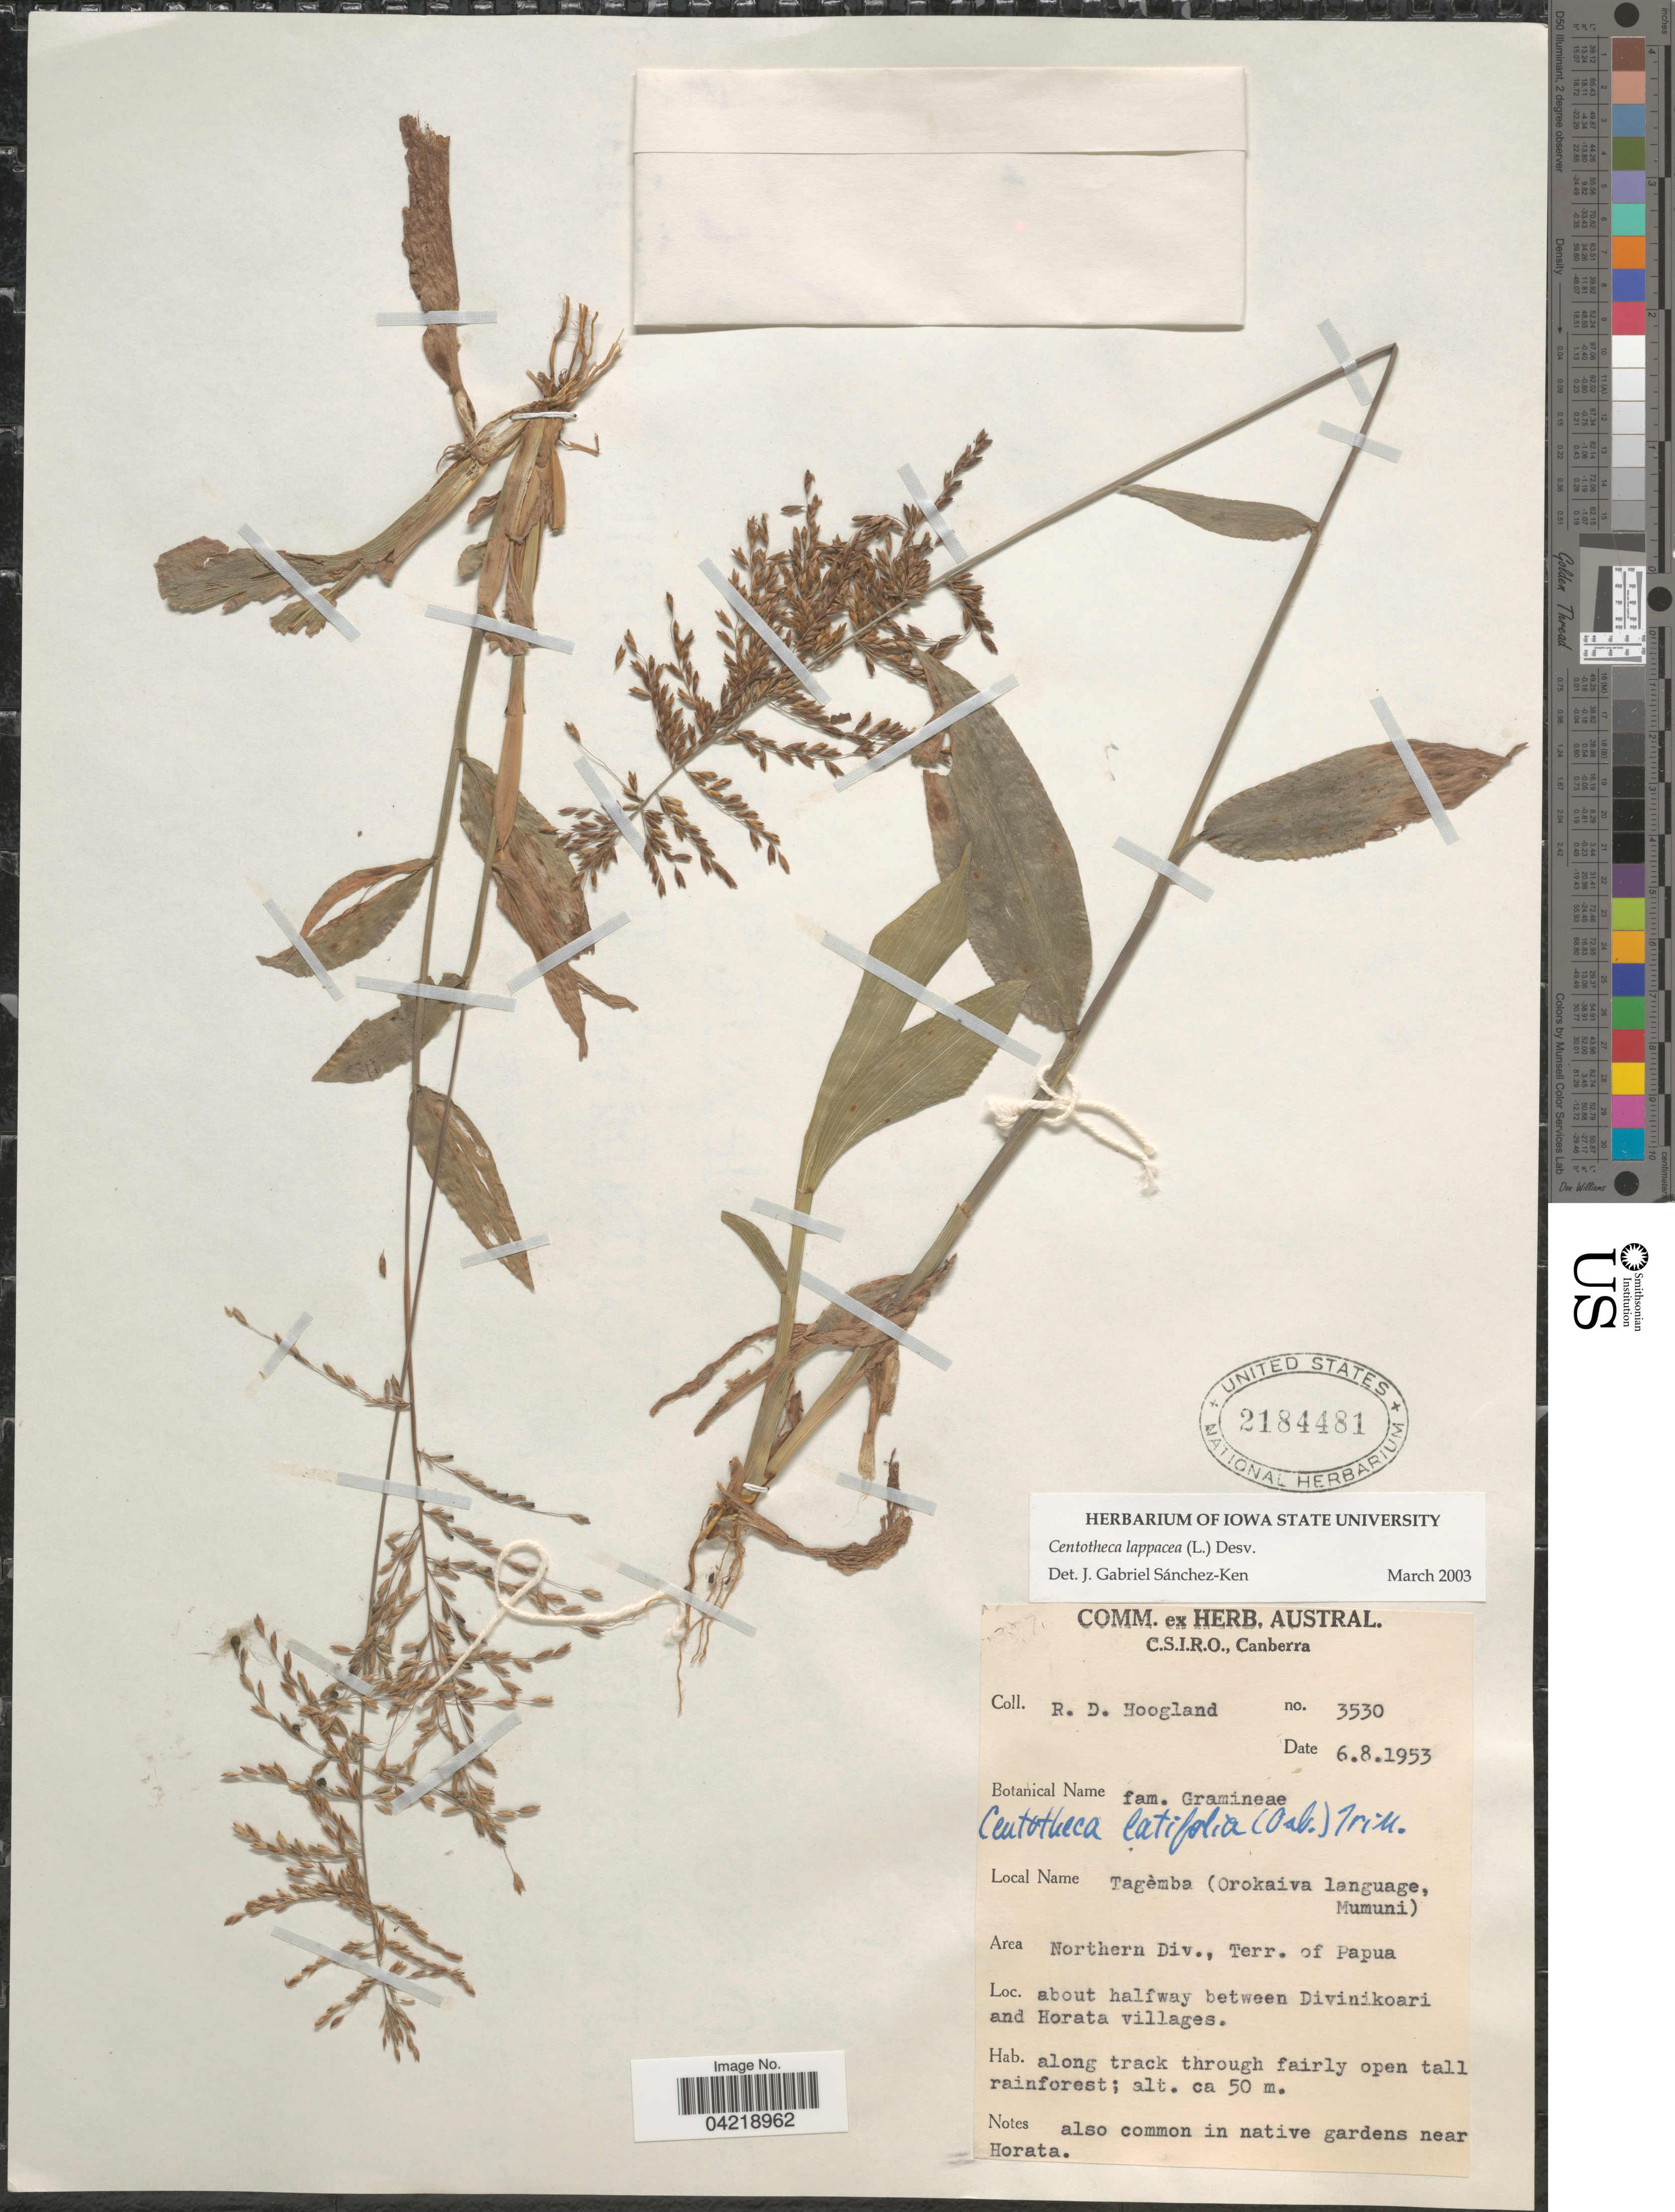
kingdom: Plantae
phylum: Tracheophyta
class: Liliopsida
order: Poales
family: Poaceae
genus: Centotheca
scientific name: Centotheca lappacea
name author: (L.) Desv.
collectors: R. D. Hoogland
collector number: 3530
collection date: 1953-08-06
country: Papua New Guinea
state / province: Northern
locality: Area Northern Div., Terr. of Papua. About halfway between Divinikoari and Horata villages.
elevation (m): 50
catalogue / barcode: US 2184481